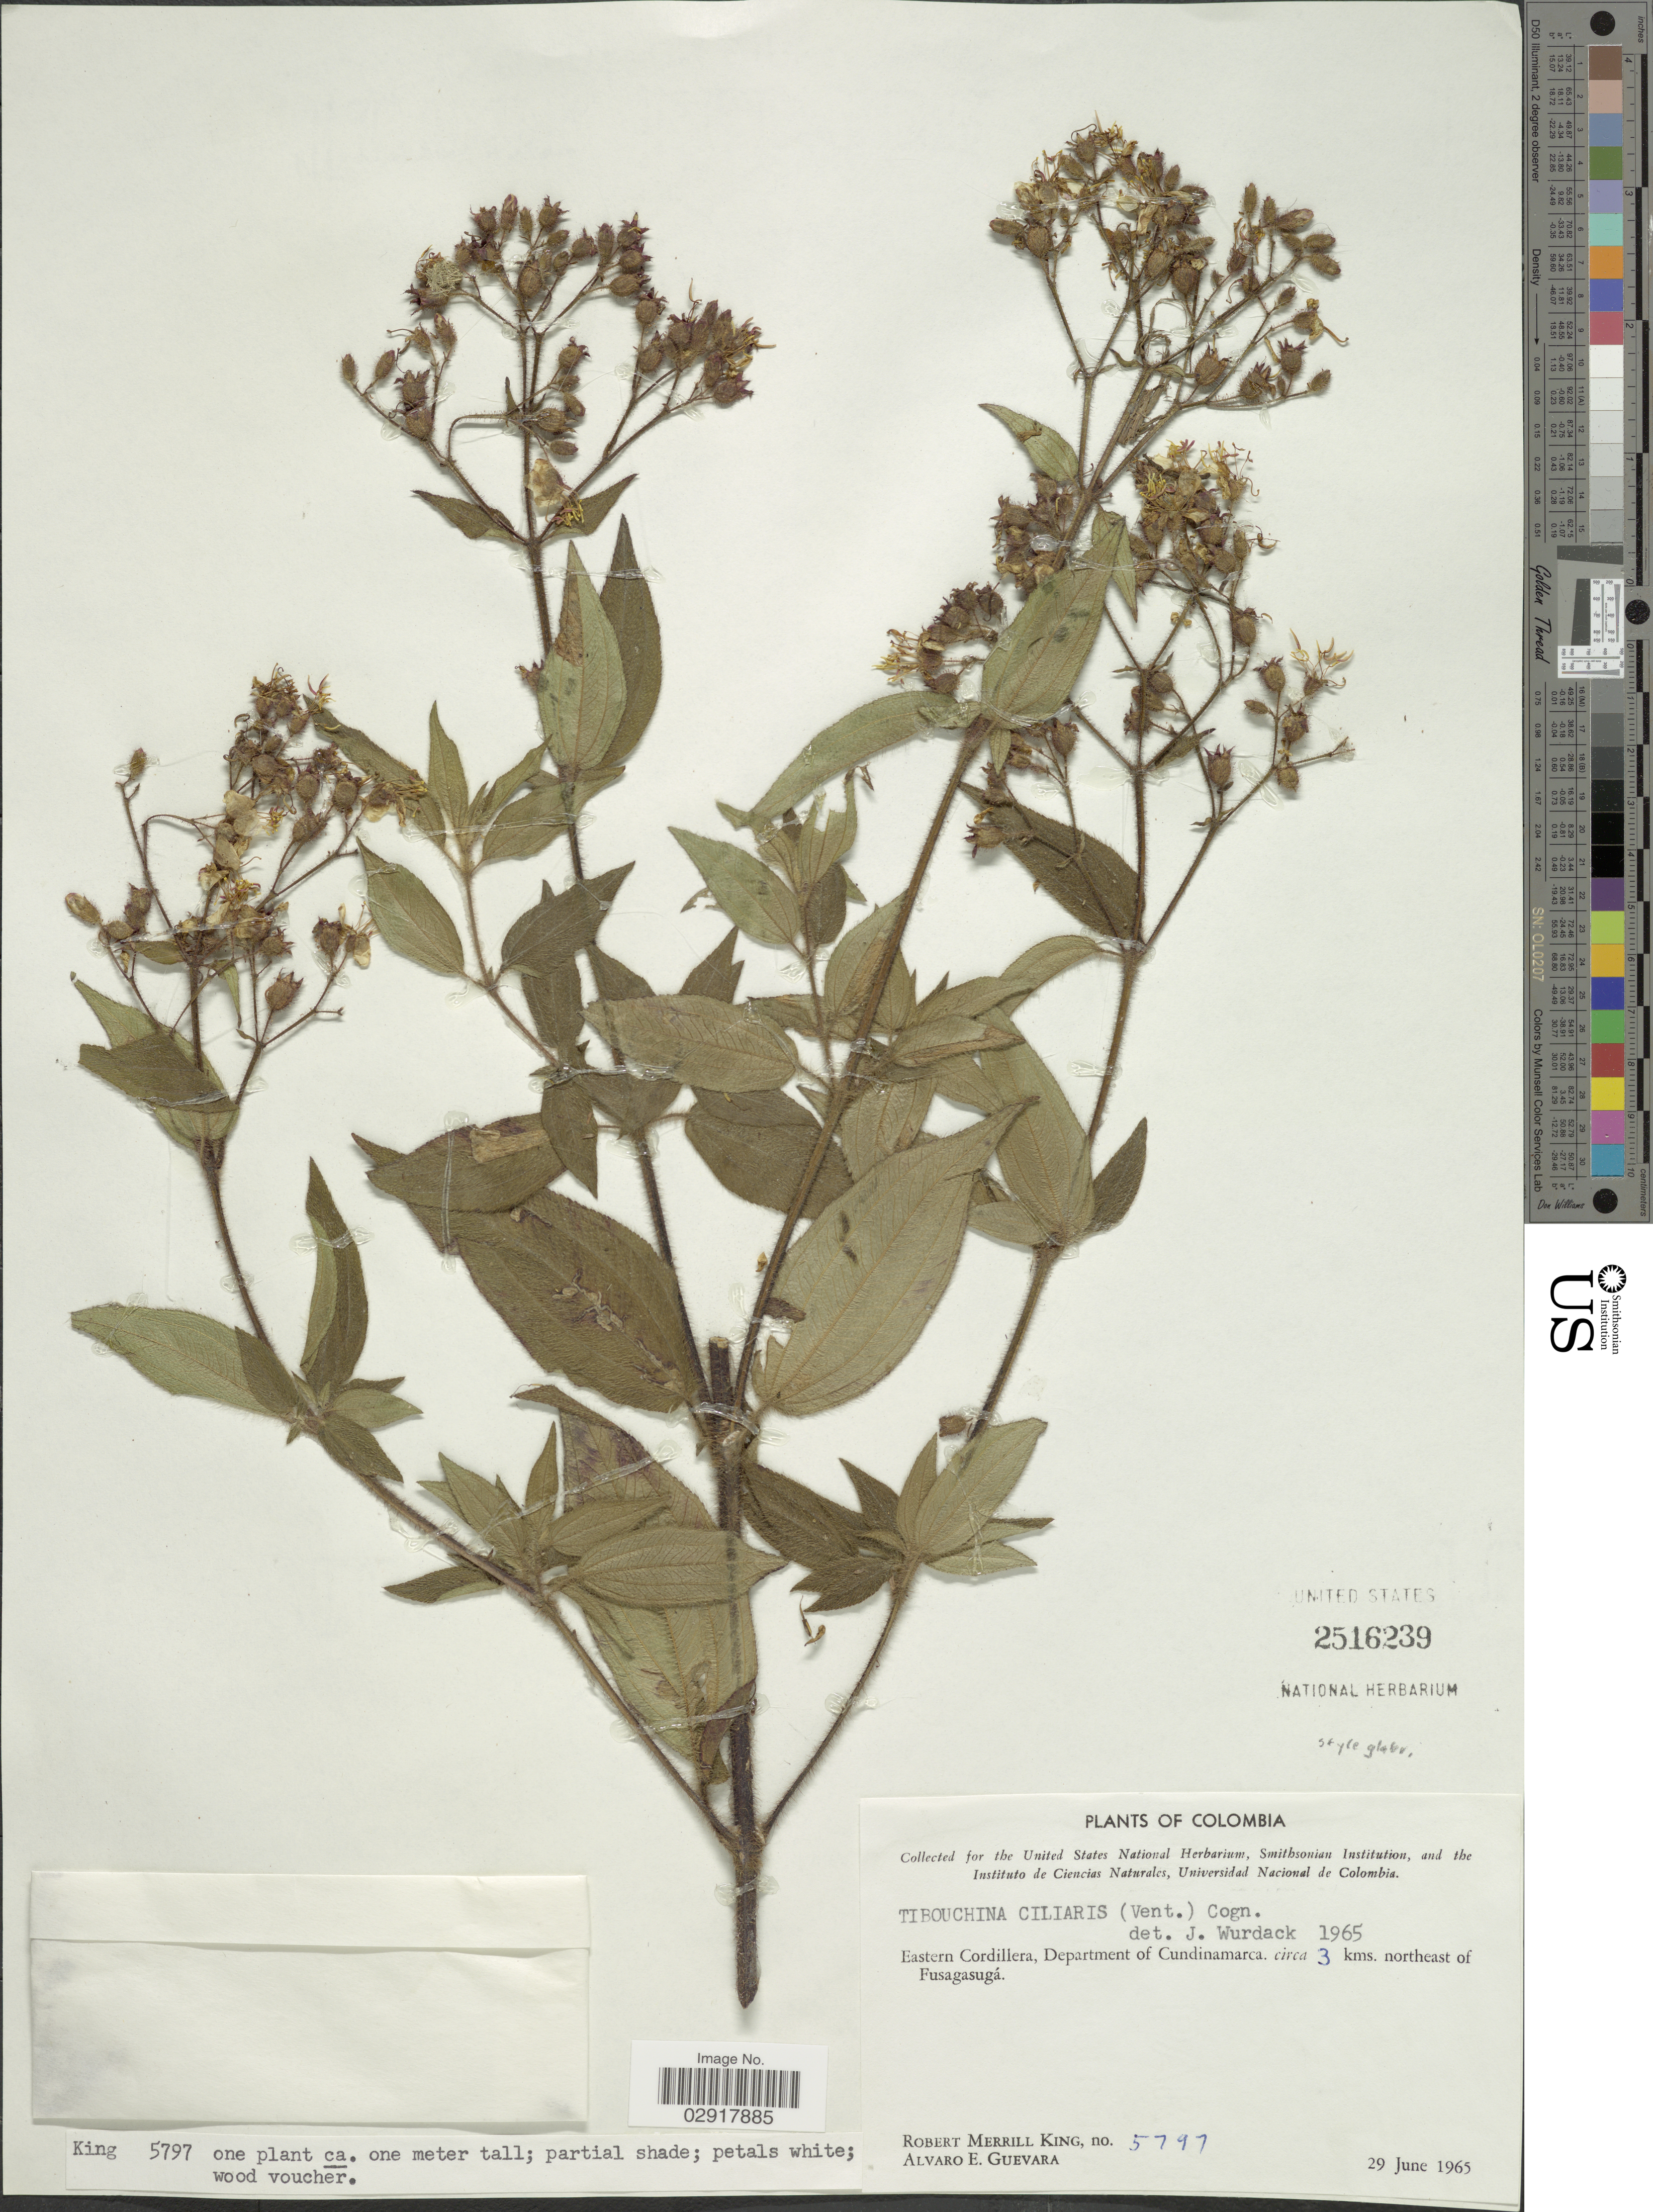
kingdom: Plantae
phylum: Tracheophyta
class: Magnoliopsida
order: Myrtales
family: Melastomataceae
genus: Chaetogastra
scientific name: Chaetogastra ciliaris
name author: (Vent.) DC.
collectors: R. M. King & A. E. Guevara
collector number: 5797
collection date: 1965-06-29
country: Colombia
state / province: Cundinamarca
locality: Eastern Cordillera, Department of Cundinamarca, circa 3 kms, northeast of Fusagasugá.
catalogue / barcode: US 2516239